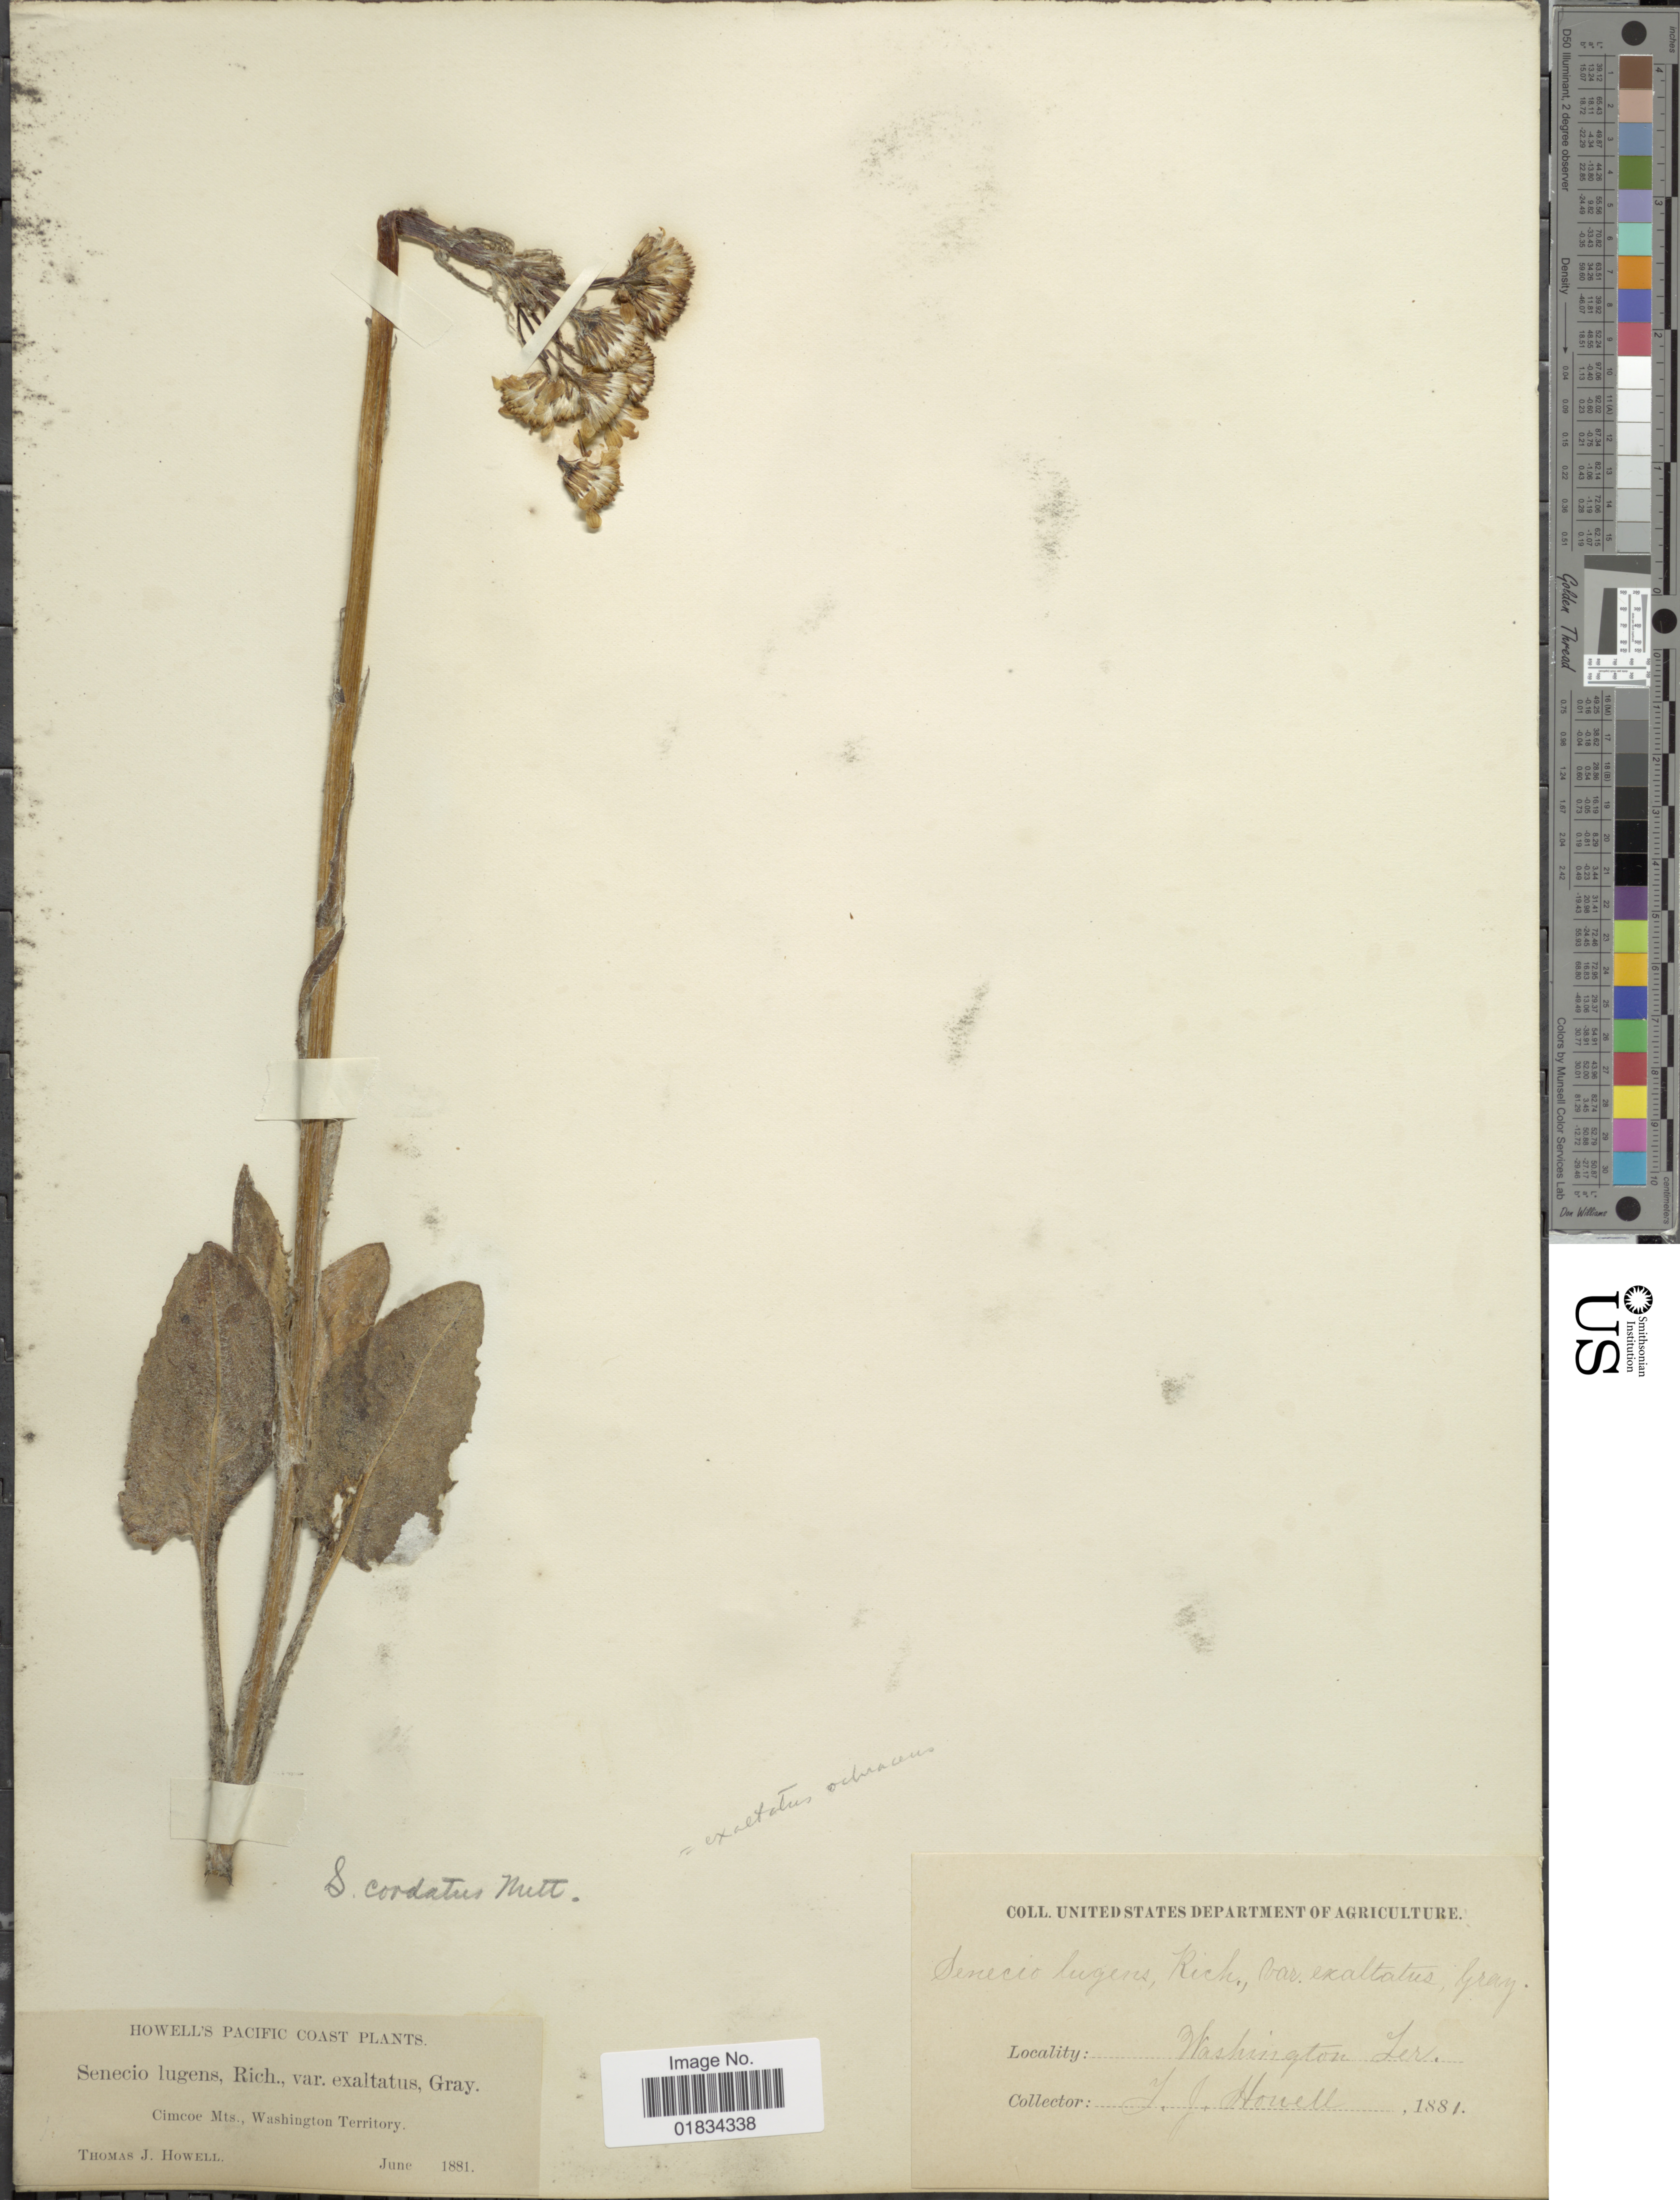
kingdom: Plantae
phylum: Tracheophyta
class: Magnoliopsida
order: Asterales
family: Asteraceae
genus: Senecio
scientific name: Senecio integerrimus var. ochroleucus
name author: (A. Gray) Cronq.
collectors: T. J. Howell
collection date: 1881-06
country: United States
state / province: Washington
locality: Comcoe Mts. Washington Territory